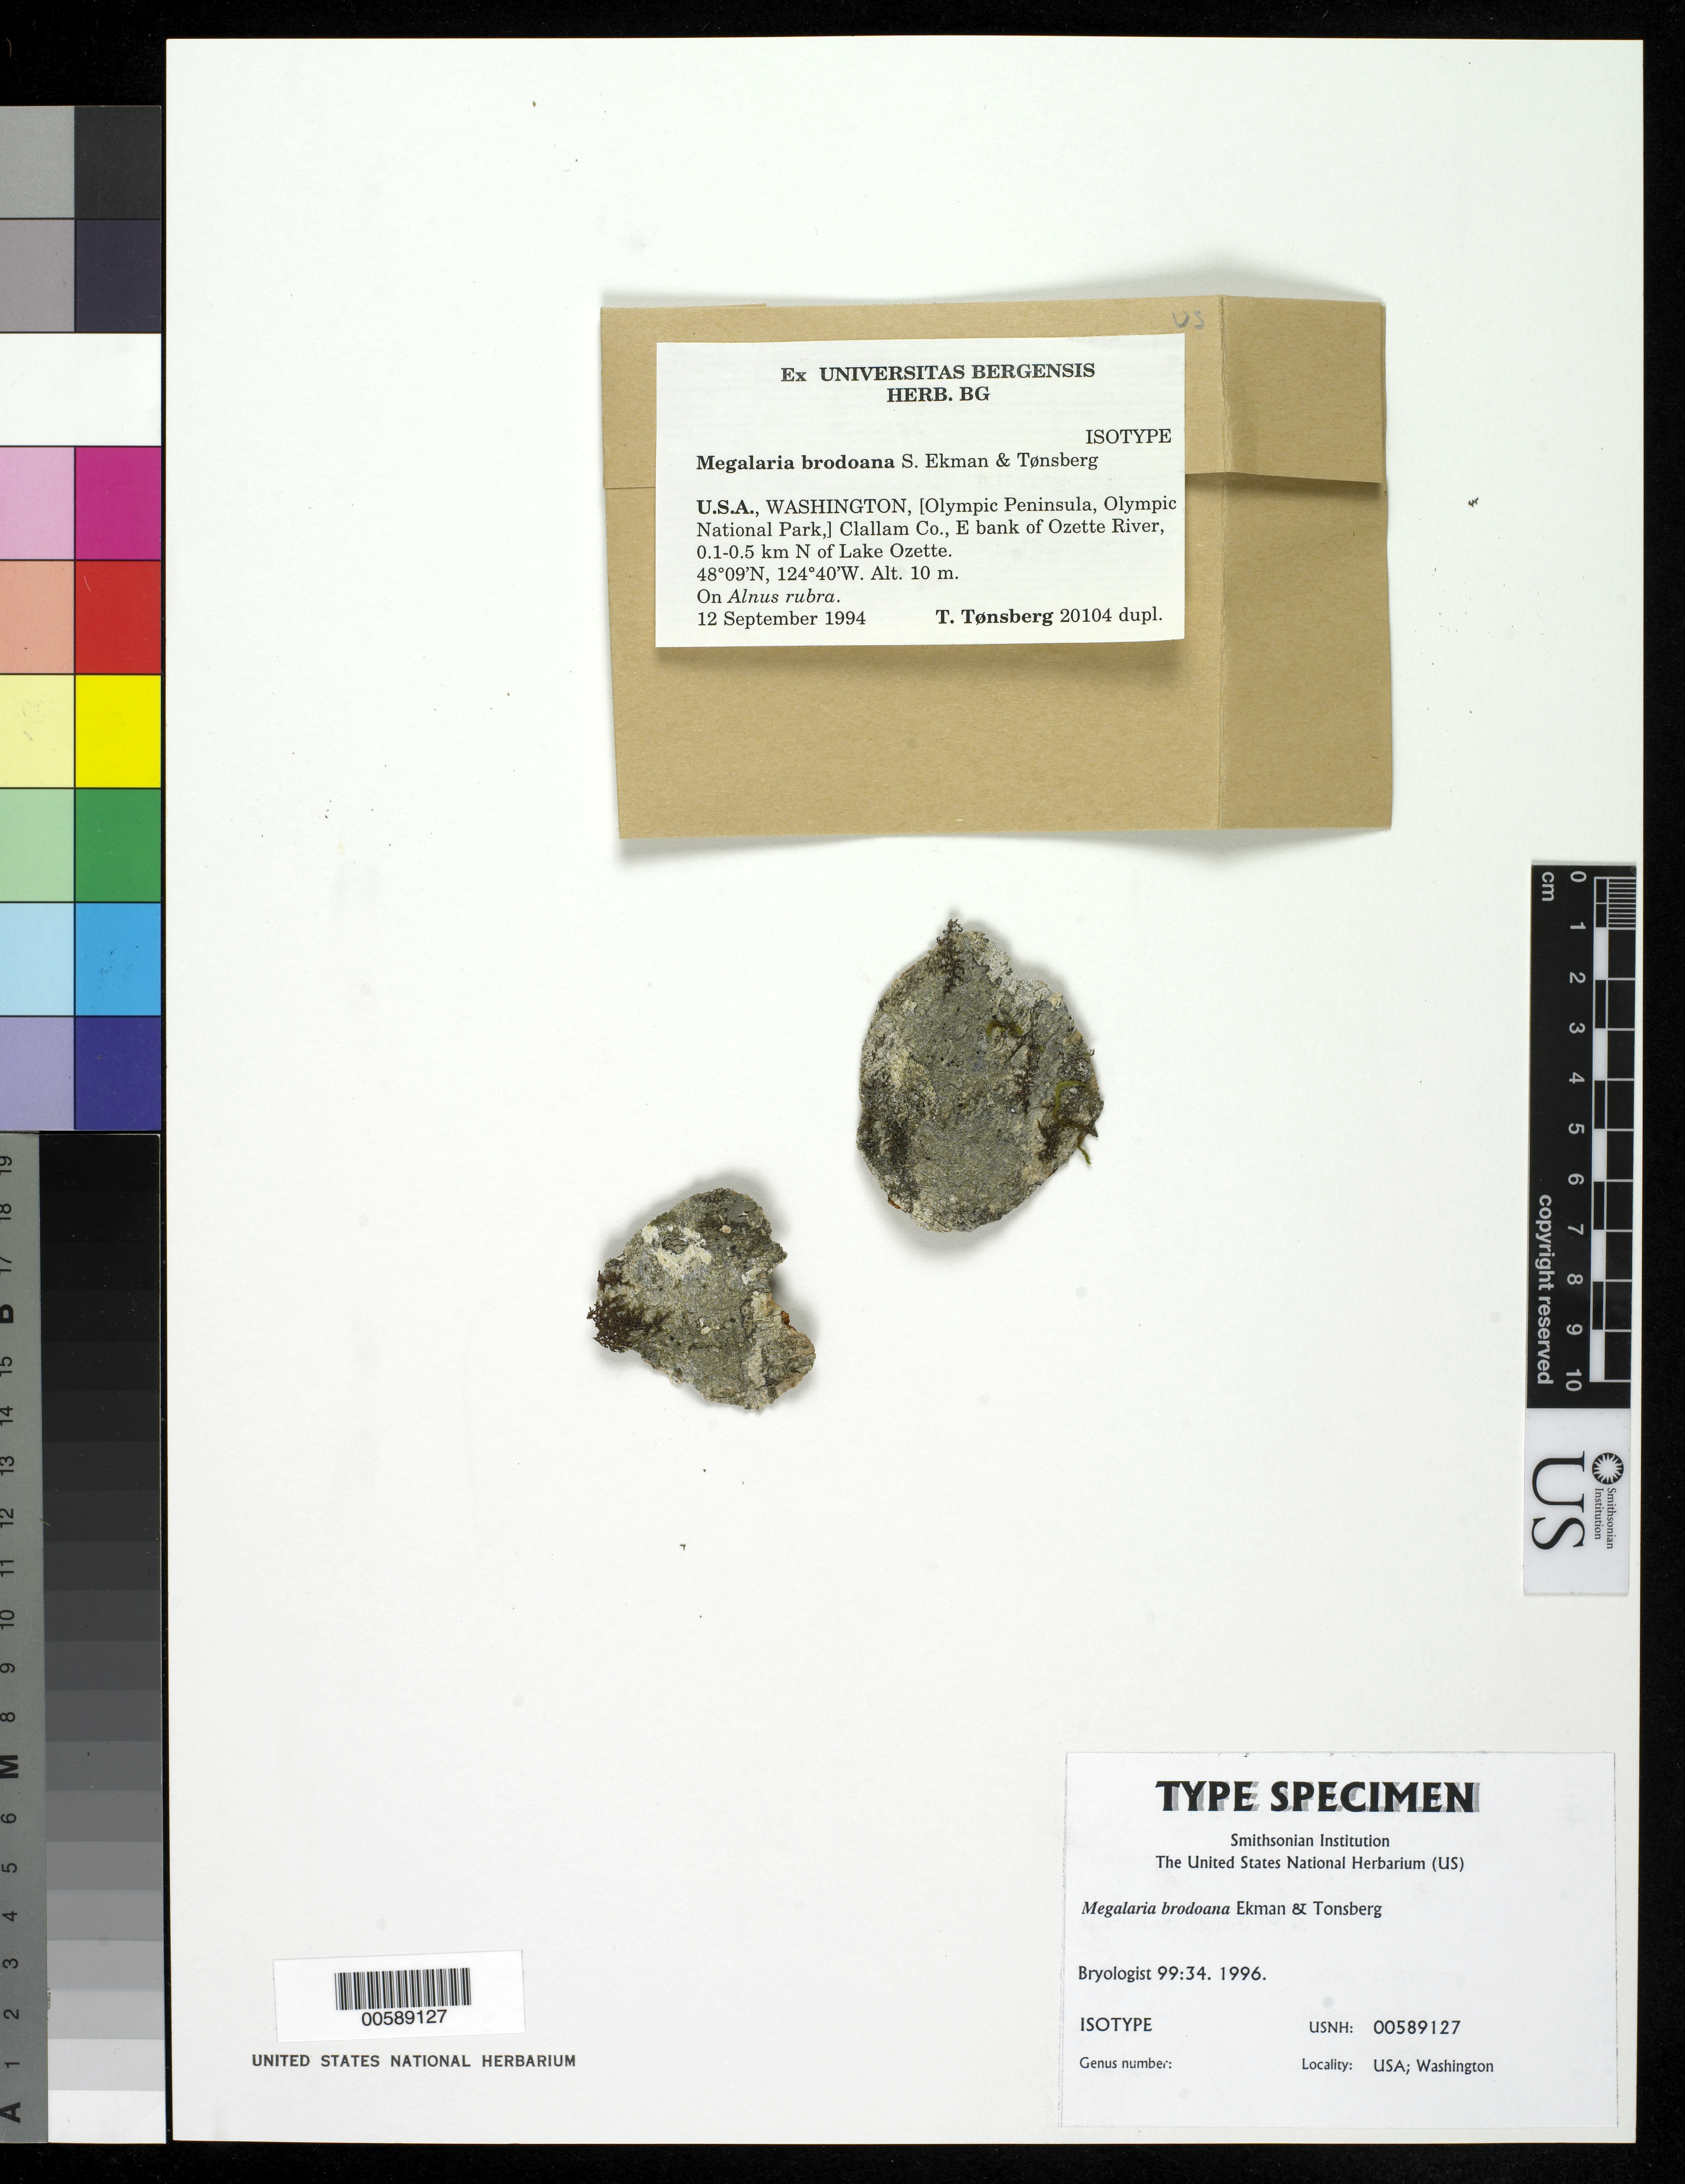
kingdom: Fungi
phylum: Ascomycota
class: Lecanoromycetes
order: Lecanorales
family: Ramalinaceae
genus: Megalaria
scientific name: Megalaria brodoana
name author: S. Ekman & Tonsberg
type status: Isotype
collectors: T. Tonsberg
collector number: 20104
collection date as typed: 12 Sep 1994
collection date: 1994-09-12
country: United States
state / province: Washington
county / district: Clallam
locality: Olympic Peninsula, Olympic National Park, E bank of Ozette river, 0.1-0.5 km N of Lake Ozette.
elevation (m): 10